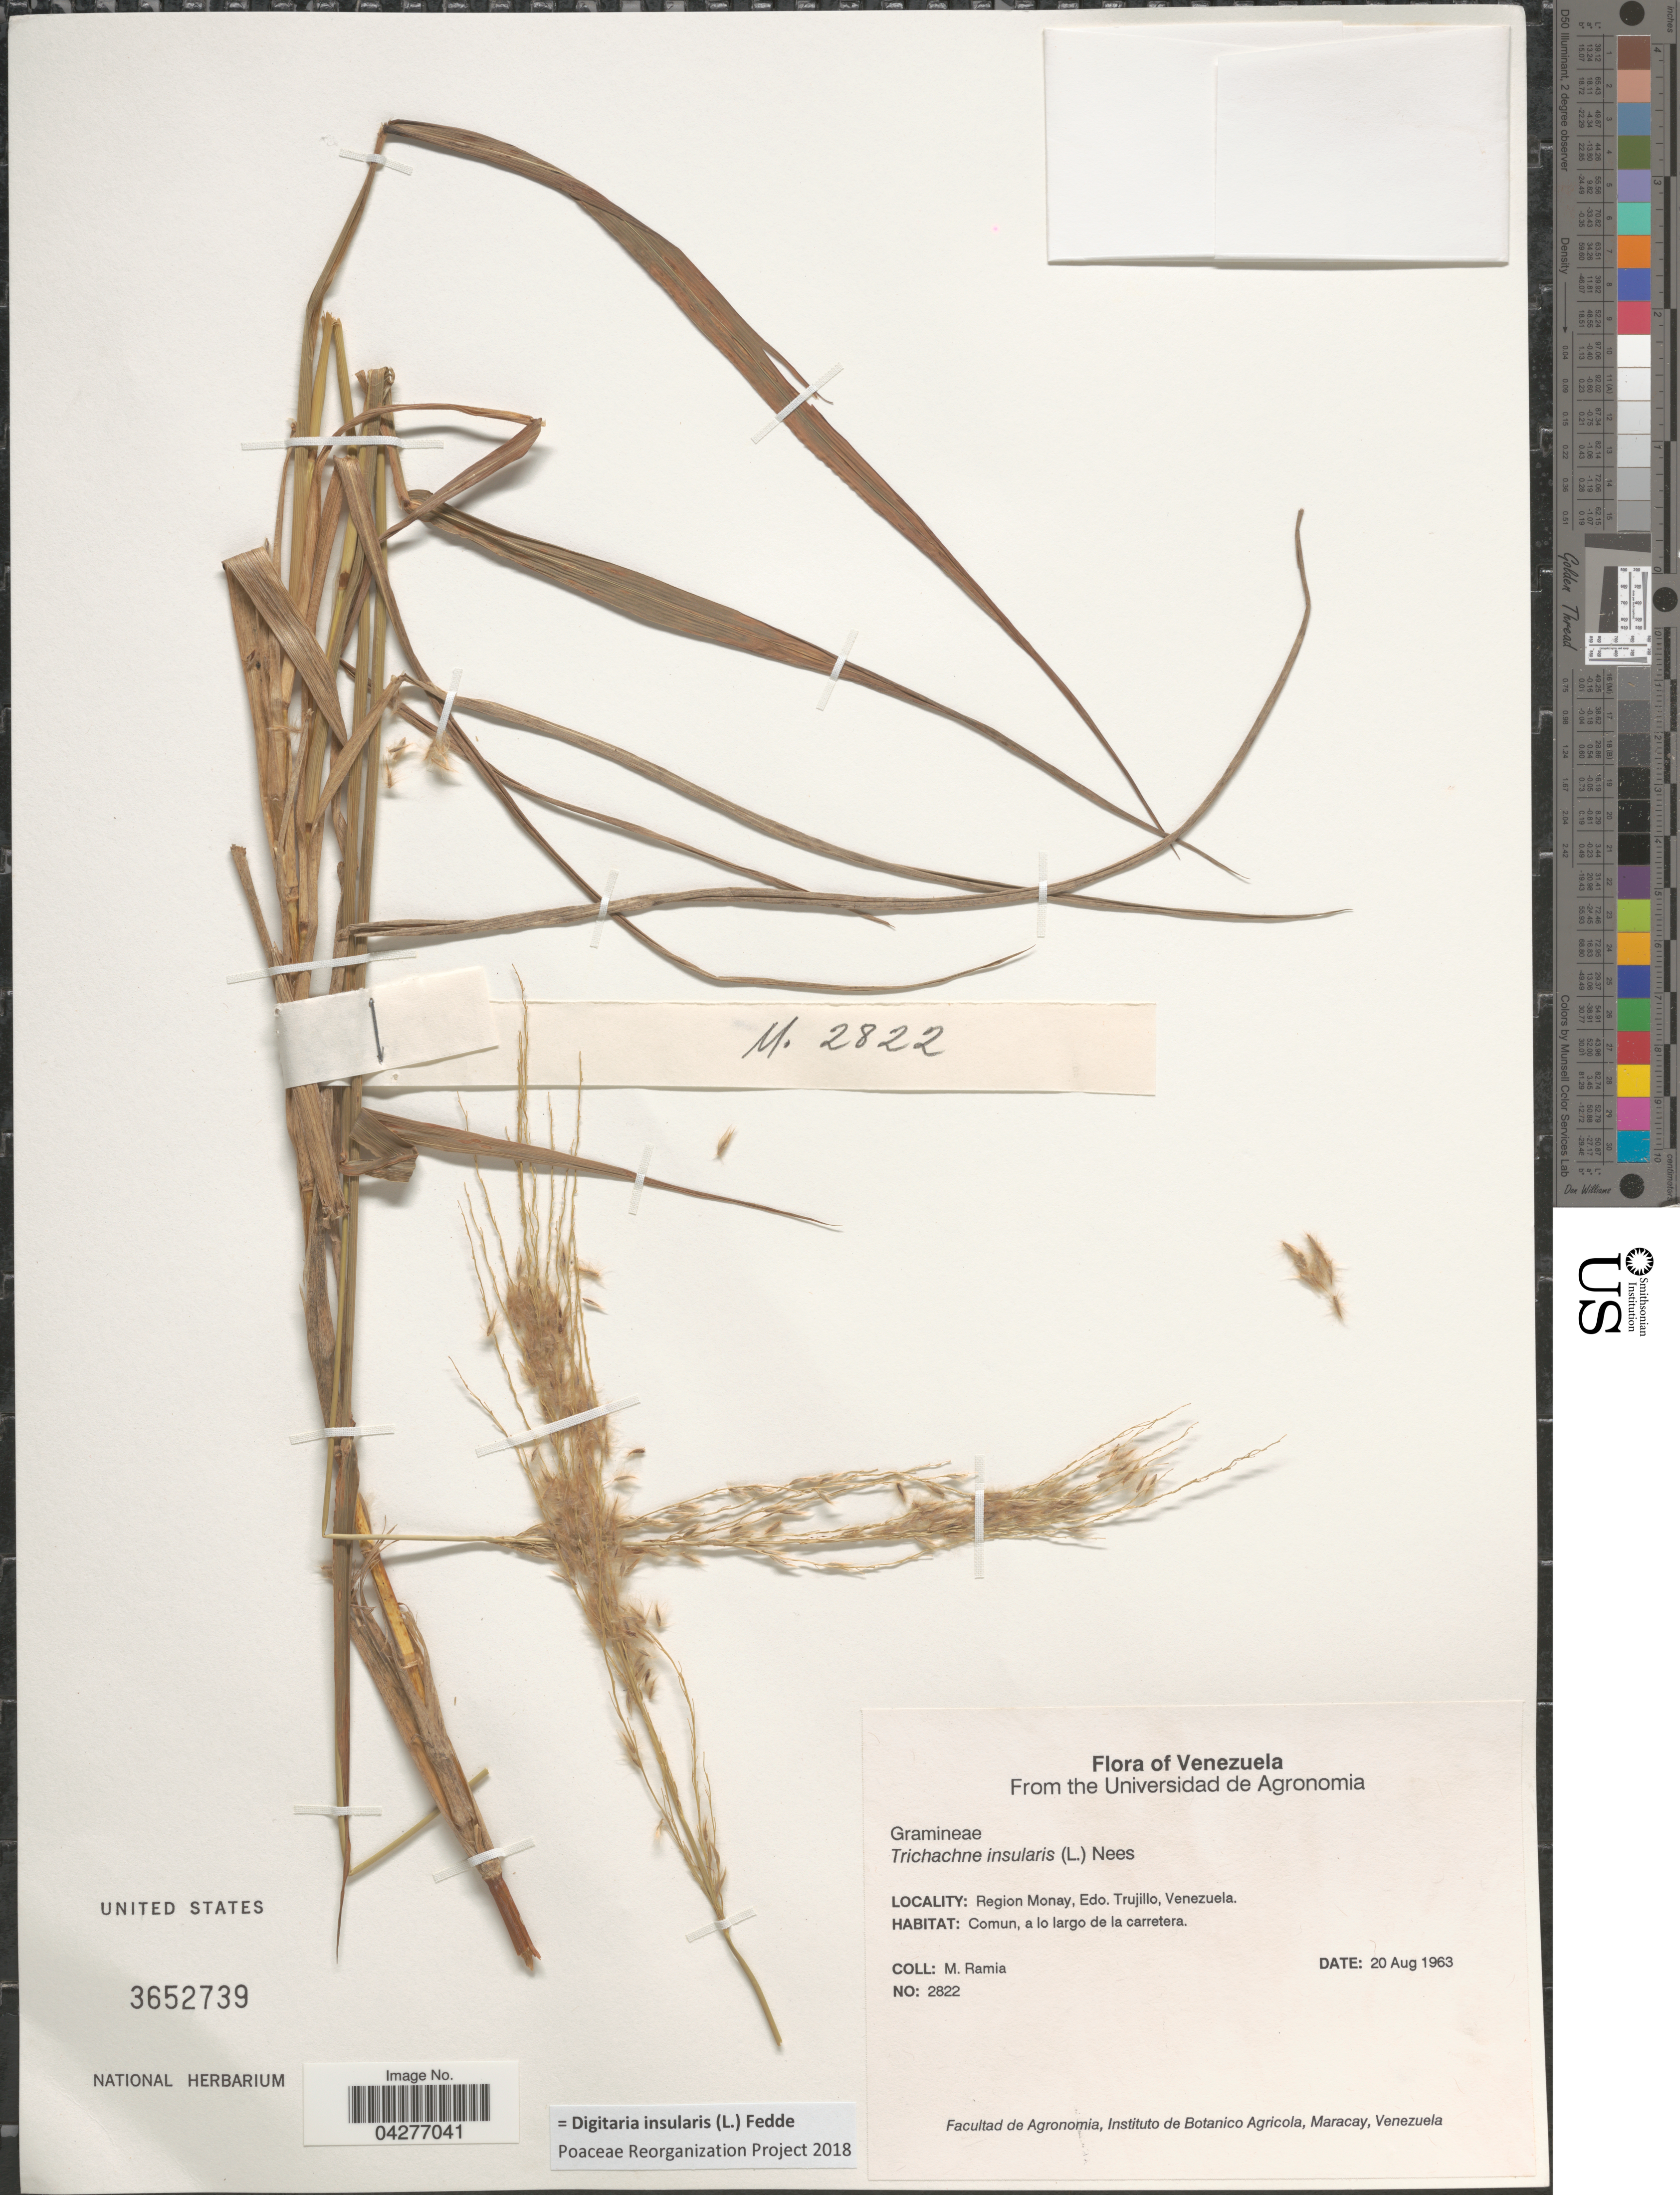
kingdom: Plantae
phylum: Tracheophyta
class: Liliopsida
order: Poales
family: Poaceae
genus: Digitaria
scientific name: Digitaria insularis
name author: (L.) Fedde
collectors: M. Ramia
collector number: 2822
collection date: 1963-08-20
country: Venezuela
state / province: Trujillo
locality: Region Monay.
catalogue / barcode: US 3652739